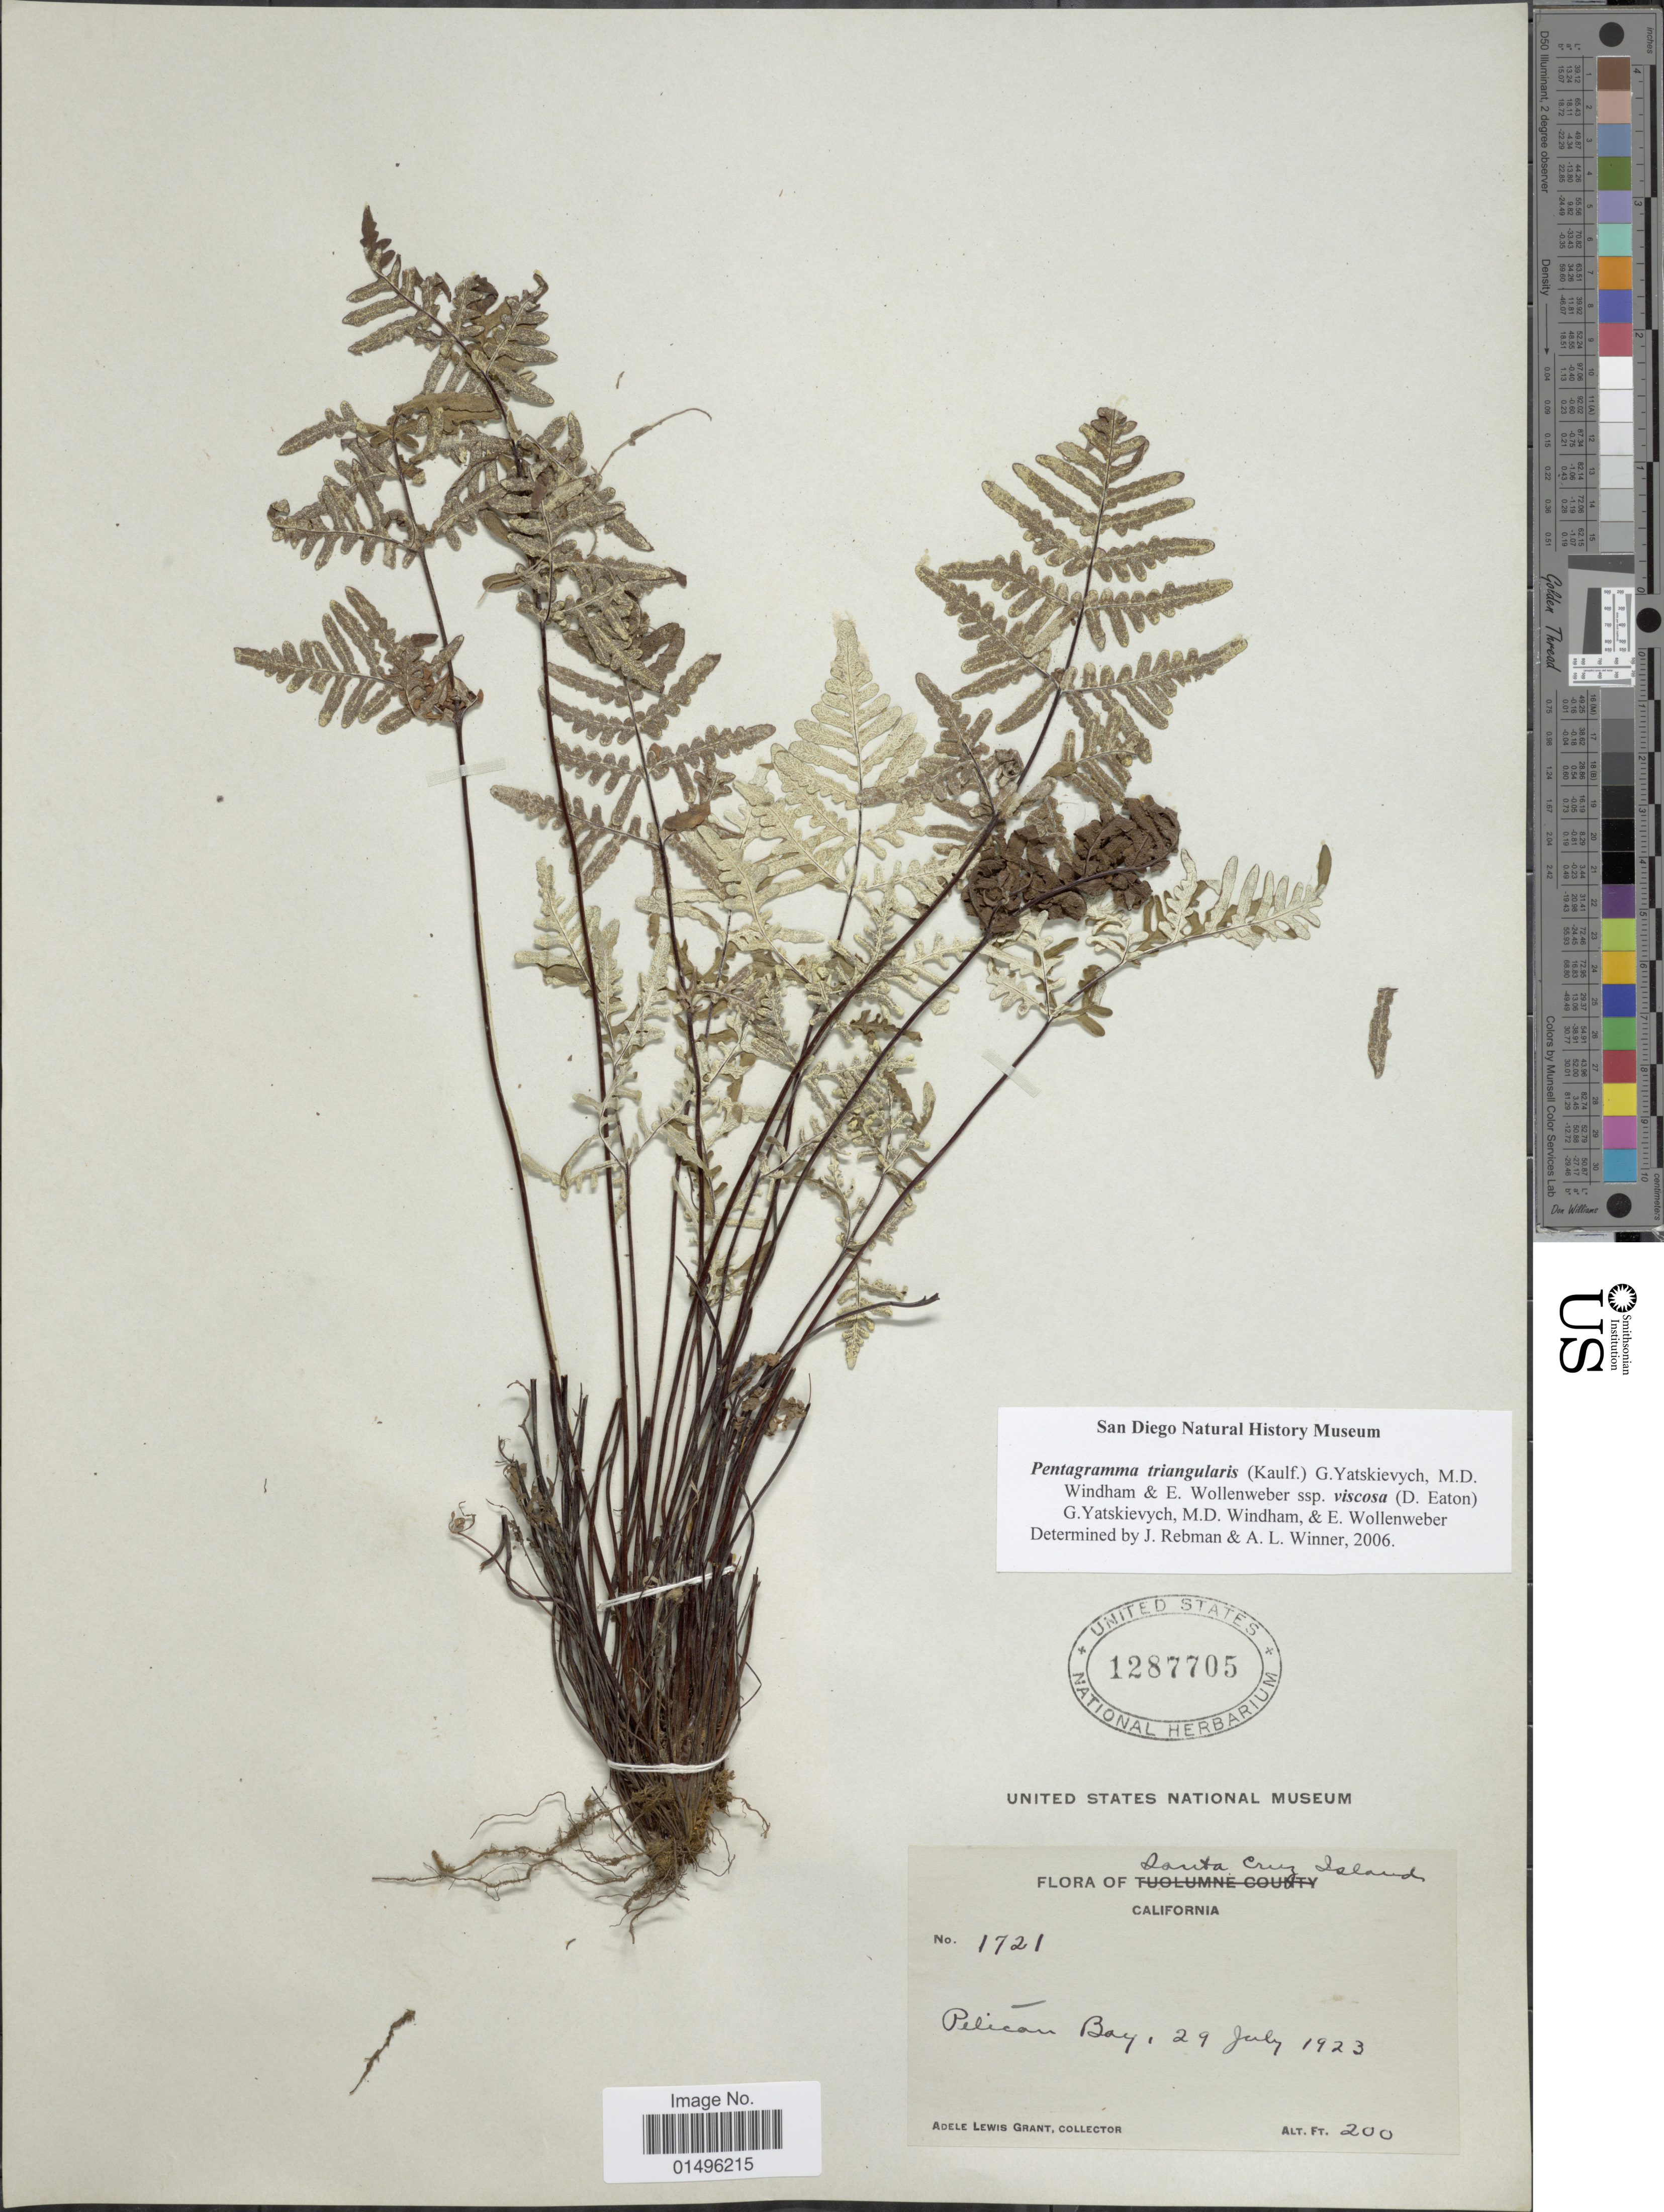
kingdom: Plantae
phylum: Tracheophyta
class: Polypodiopsida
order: Polypodiales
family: Pteridaceae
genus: Pentagramma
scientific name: Pentagramma viscosa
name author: (Nutt. ex D.C. Eaton) Schuettp. & Windham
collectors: A. L. Grant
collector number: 1721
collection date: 1923-07-29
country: United States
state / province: California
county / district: Santa Barbara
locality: California, Santa Cruz Island, Pelican Bay.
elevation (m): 61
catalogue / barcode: US 1287705